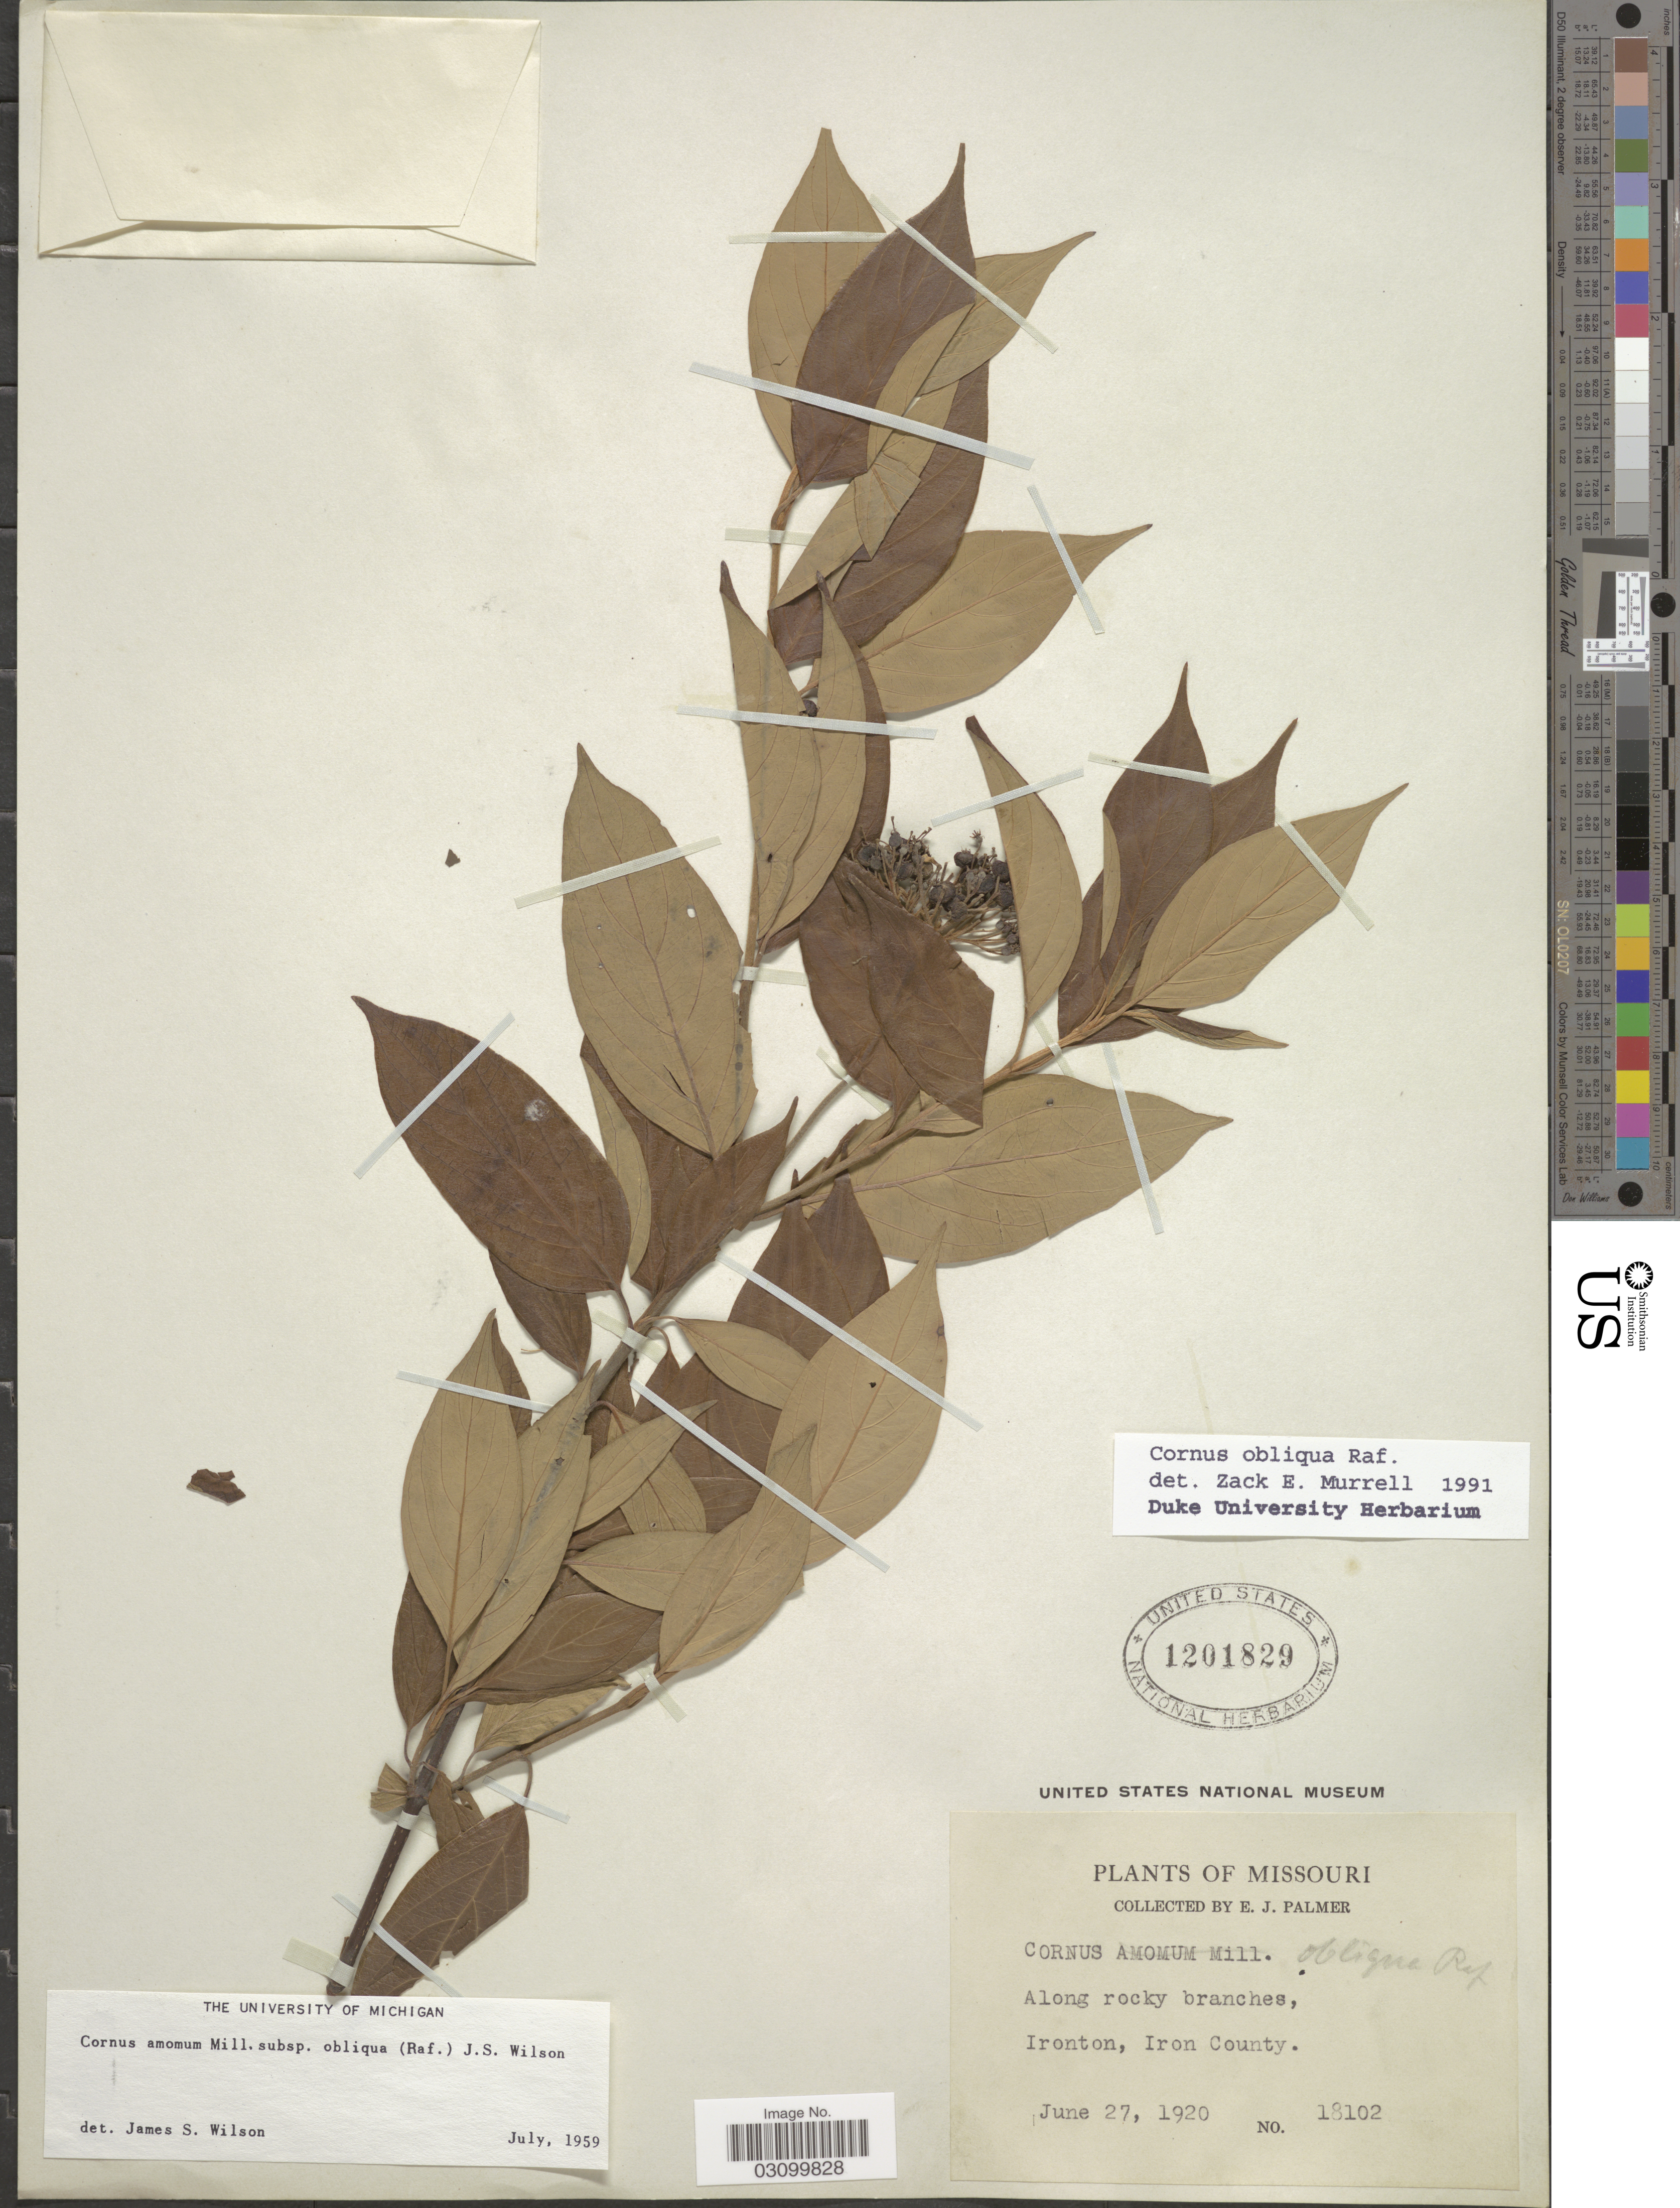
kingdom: Plantae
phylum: Tracheophyta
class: Magnoliopsida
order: Cornales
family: Cornaceae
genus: Cornus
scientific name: Cornus obliqua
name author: Raf.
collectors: E. J. Palmer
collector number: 18102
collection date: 1920-06-27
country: United States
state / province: Missouri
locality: Ironton, Iron County.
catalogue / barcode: US 1201829